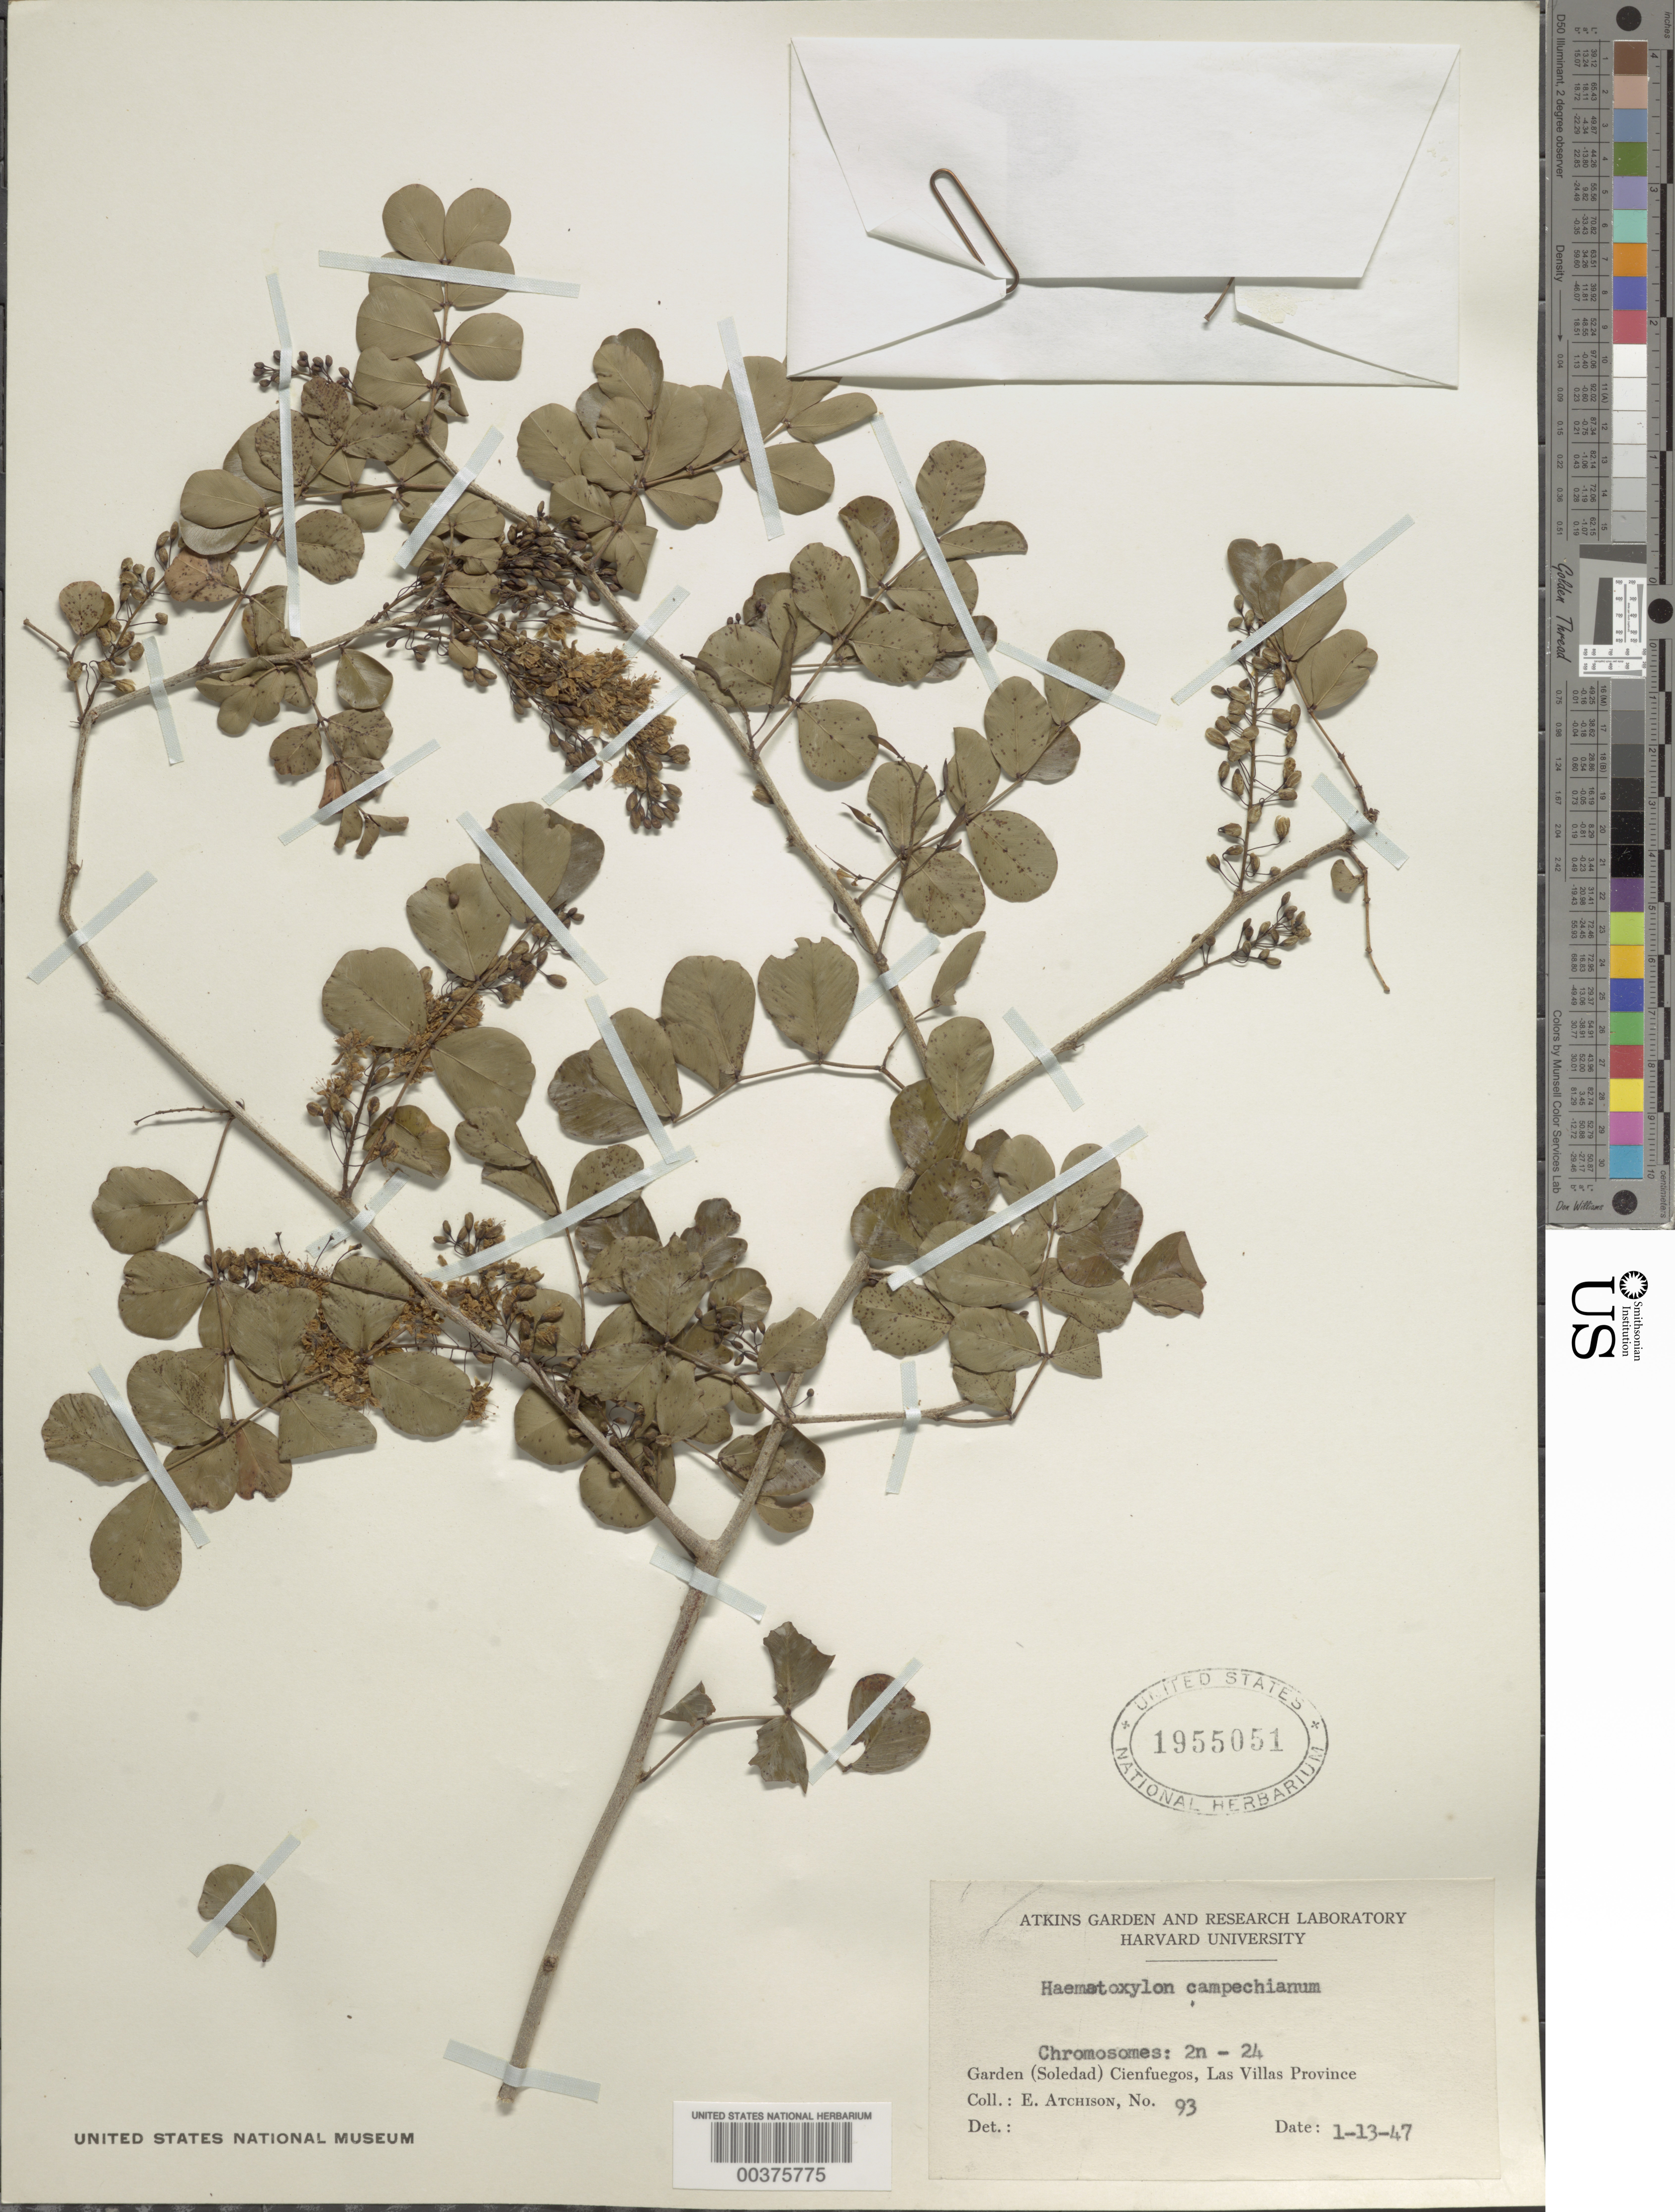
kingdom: Plantae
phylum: Tracheophyta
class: Magnoliopsida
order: Fabales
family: Fabaceae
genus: Haematoxylum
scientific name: Haematoxylum campechianum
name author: L.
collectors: E. Atchison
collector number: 93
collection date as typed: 13 Jan 1947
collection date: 1947-01-13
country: Cuba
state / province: Las Villas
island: Greater Antilles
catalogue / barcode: US 1955051